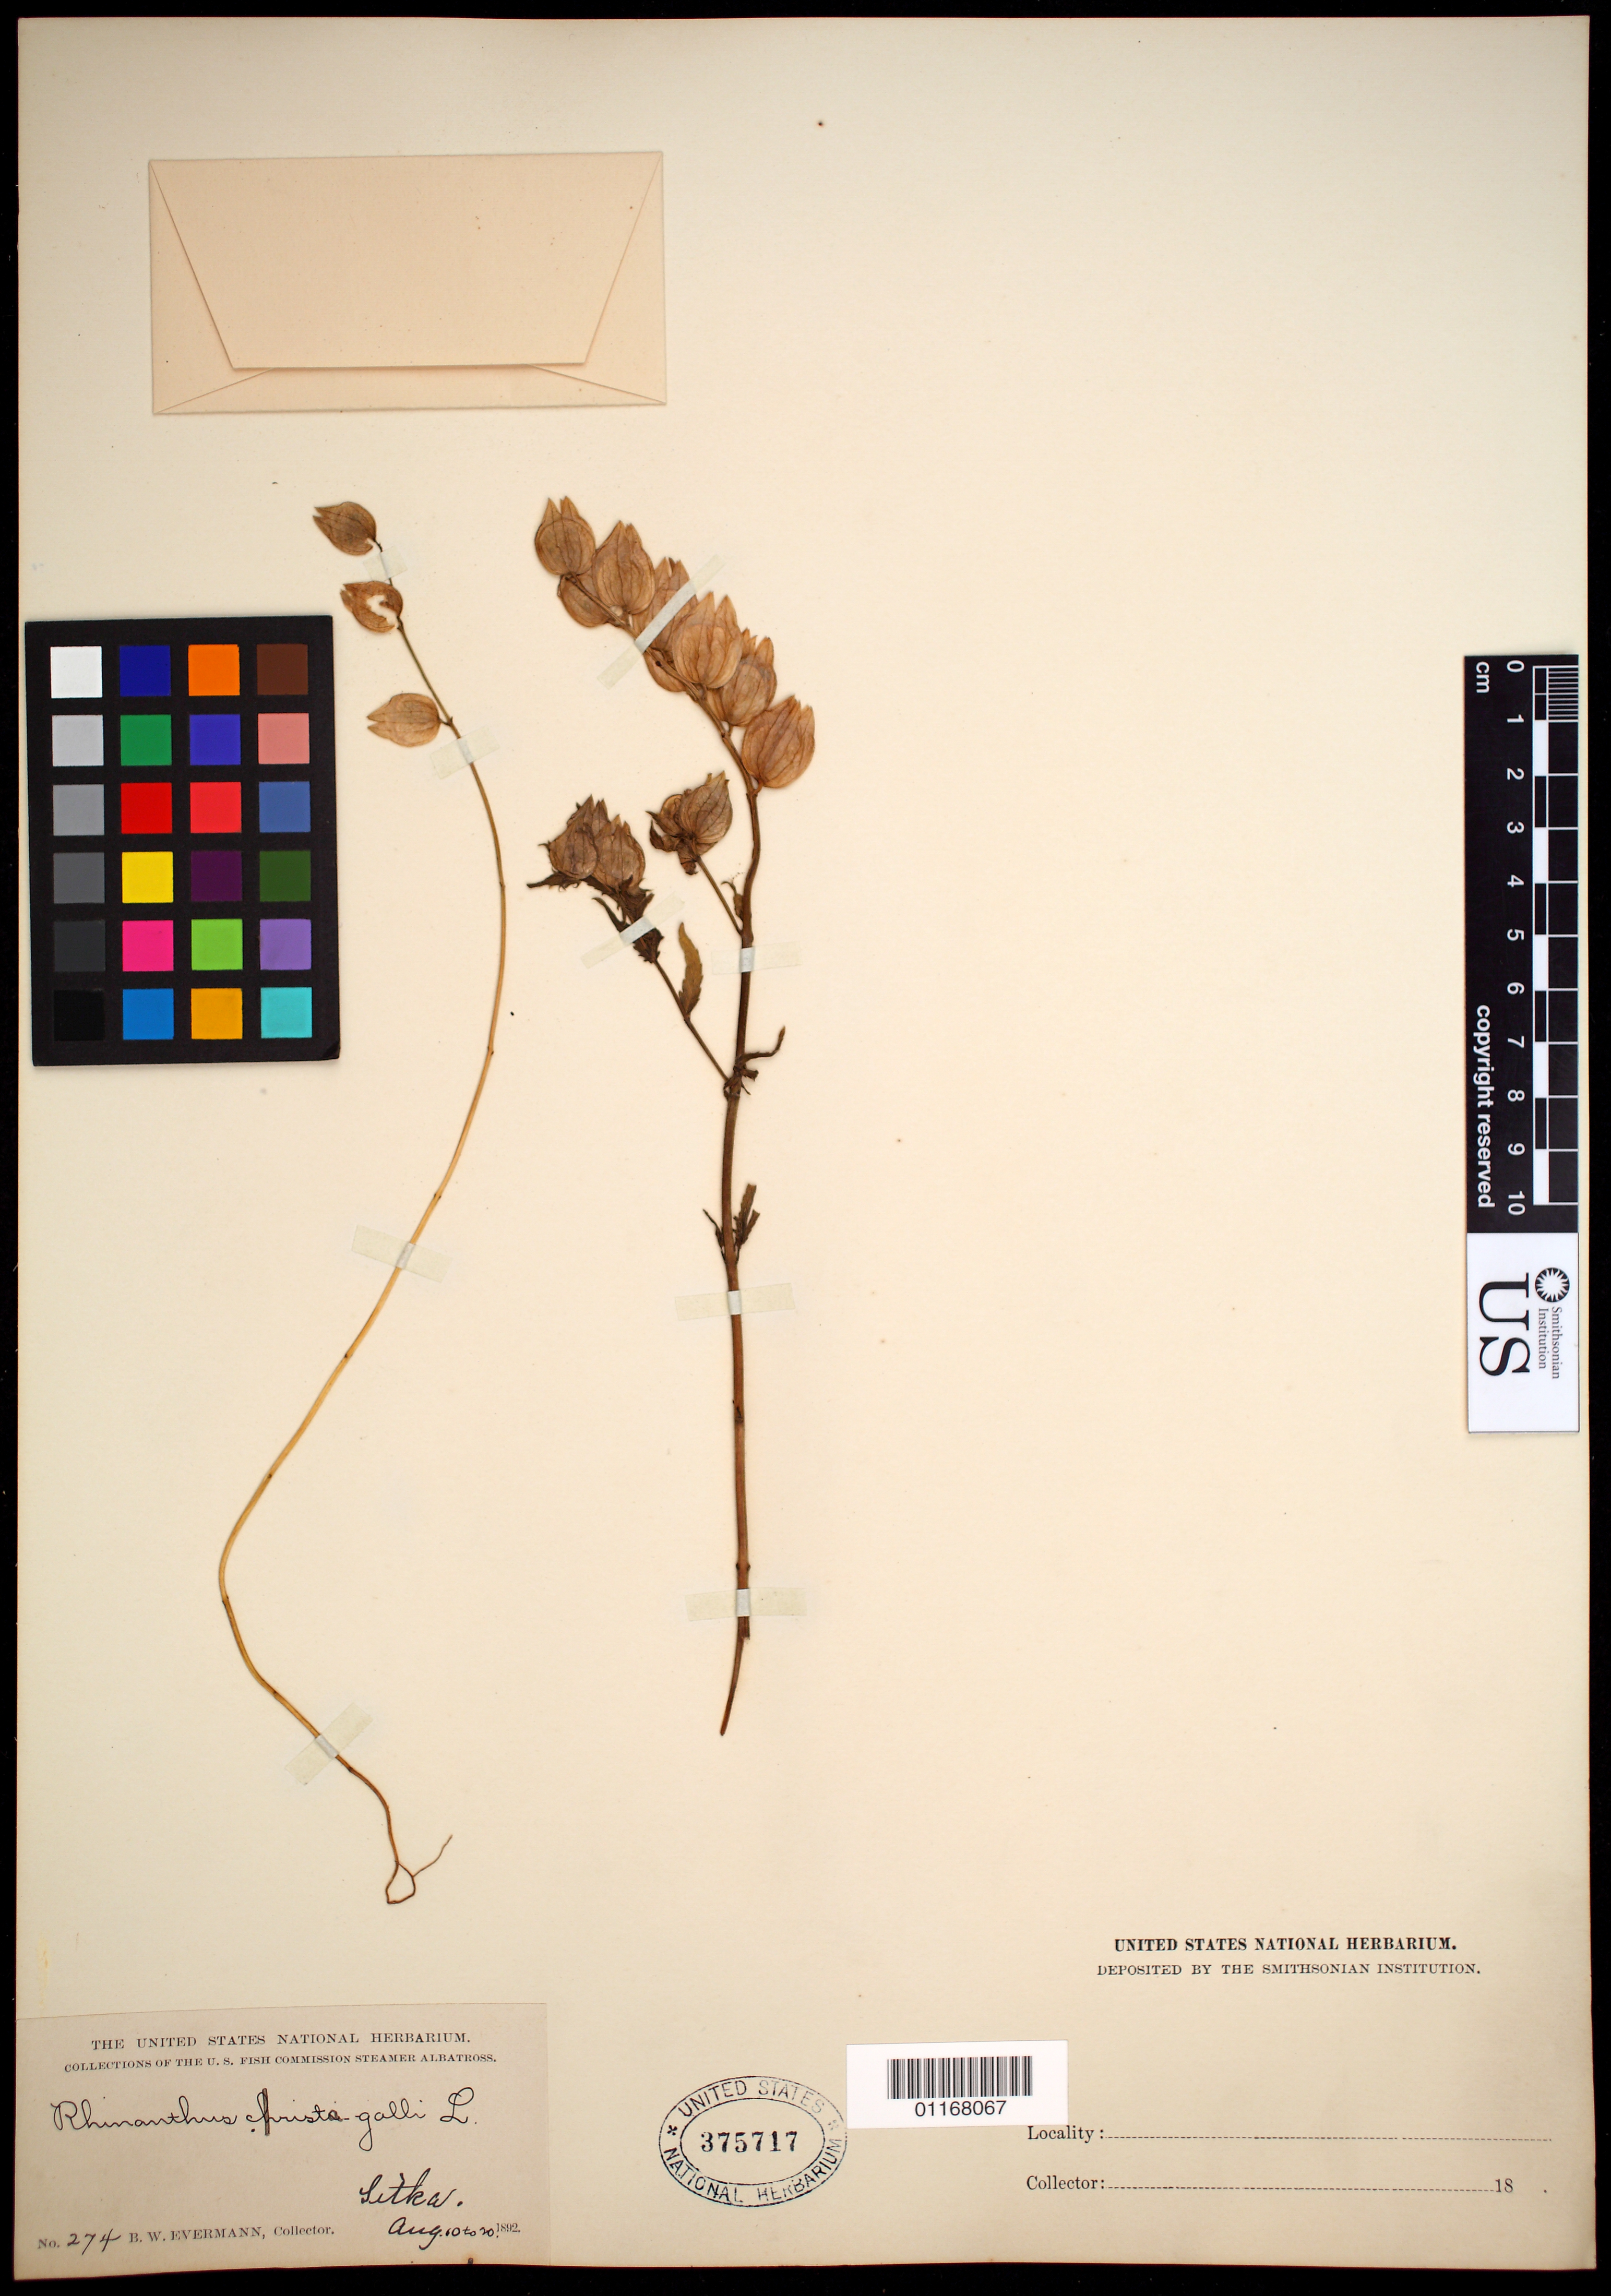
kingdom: Plantae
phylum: Tracheophyta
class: Magnoliopsida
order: Lamiales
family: Orobanchaceae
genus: Rhinanthus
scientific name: Rhinanthus crista-galli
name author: L.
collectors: B. W. Evermann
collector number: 274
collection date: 1892-08-10/1892-08-20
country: United States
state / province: Alaska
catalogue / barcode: US 375717